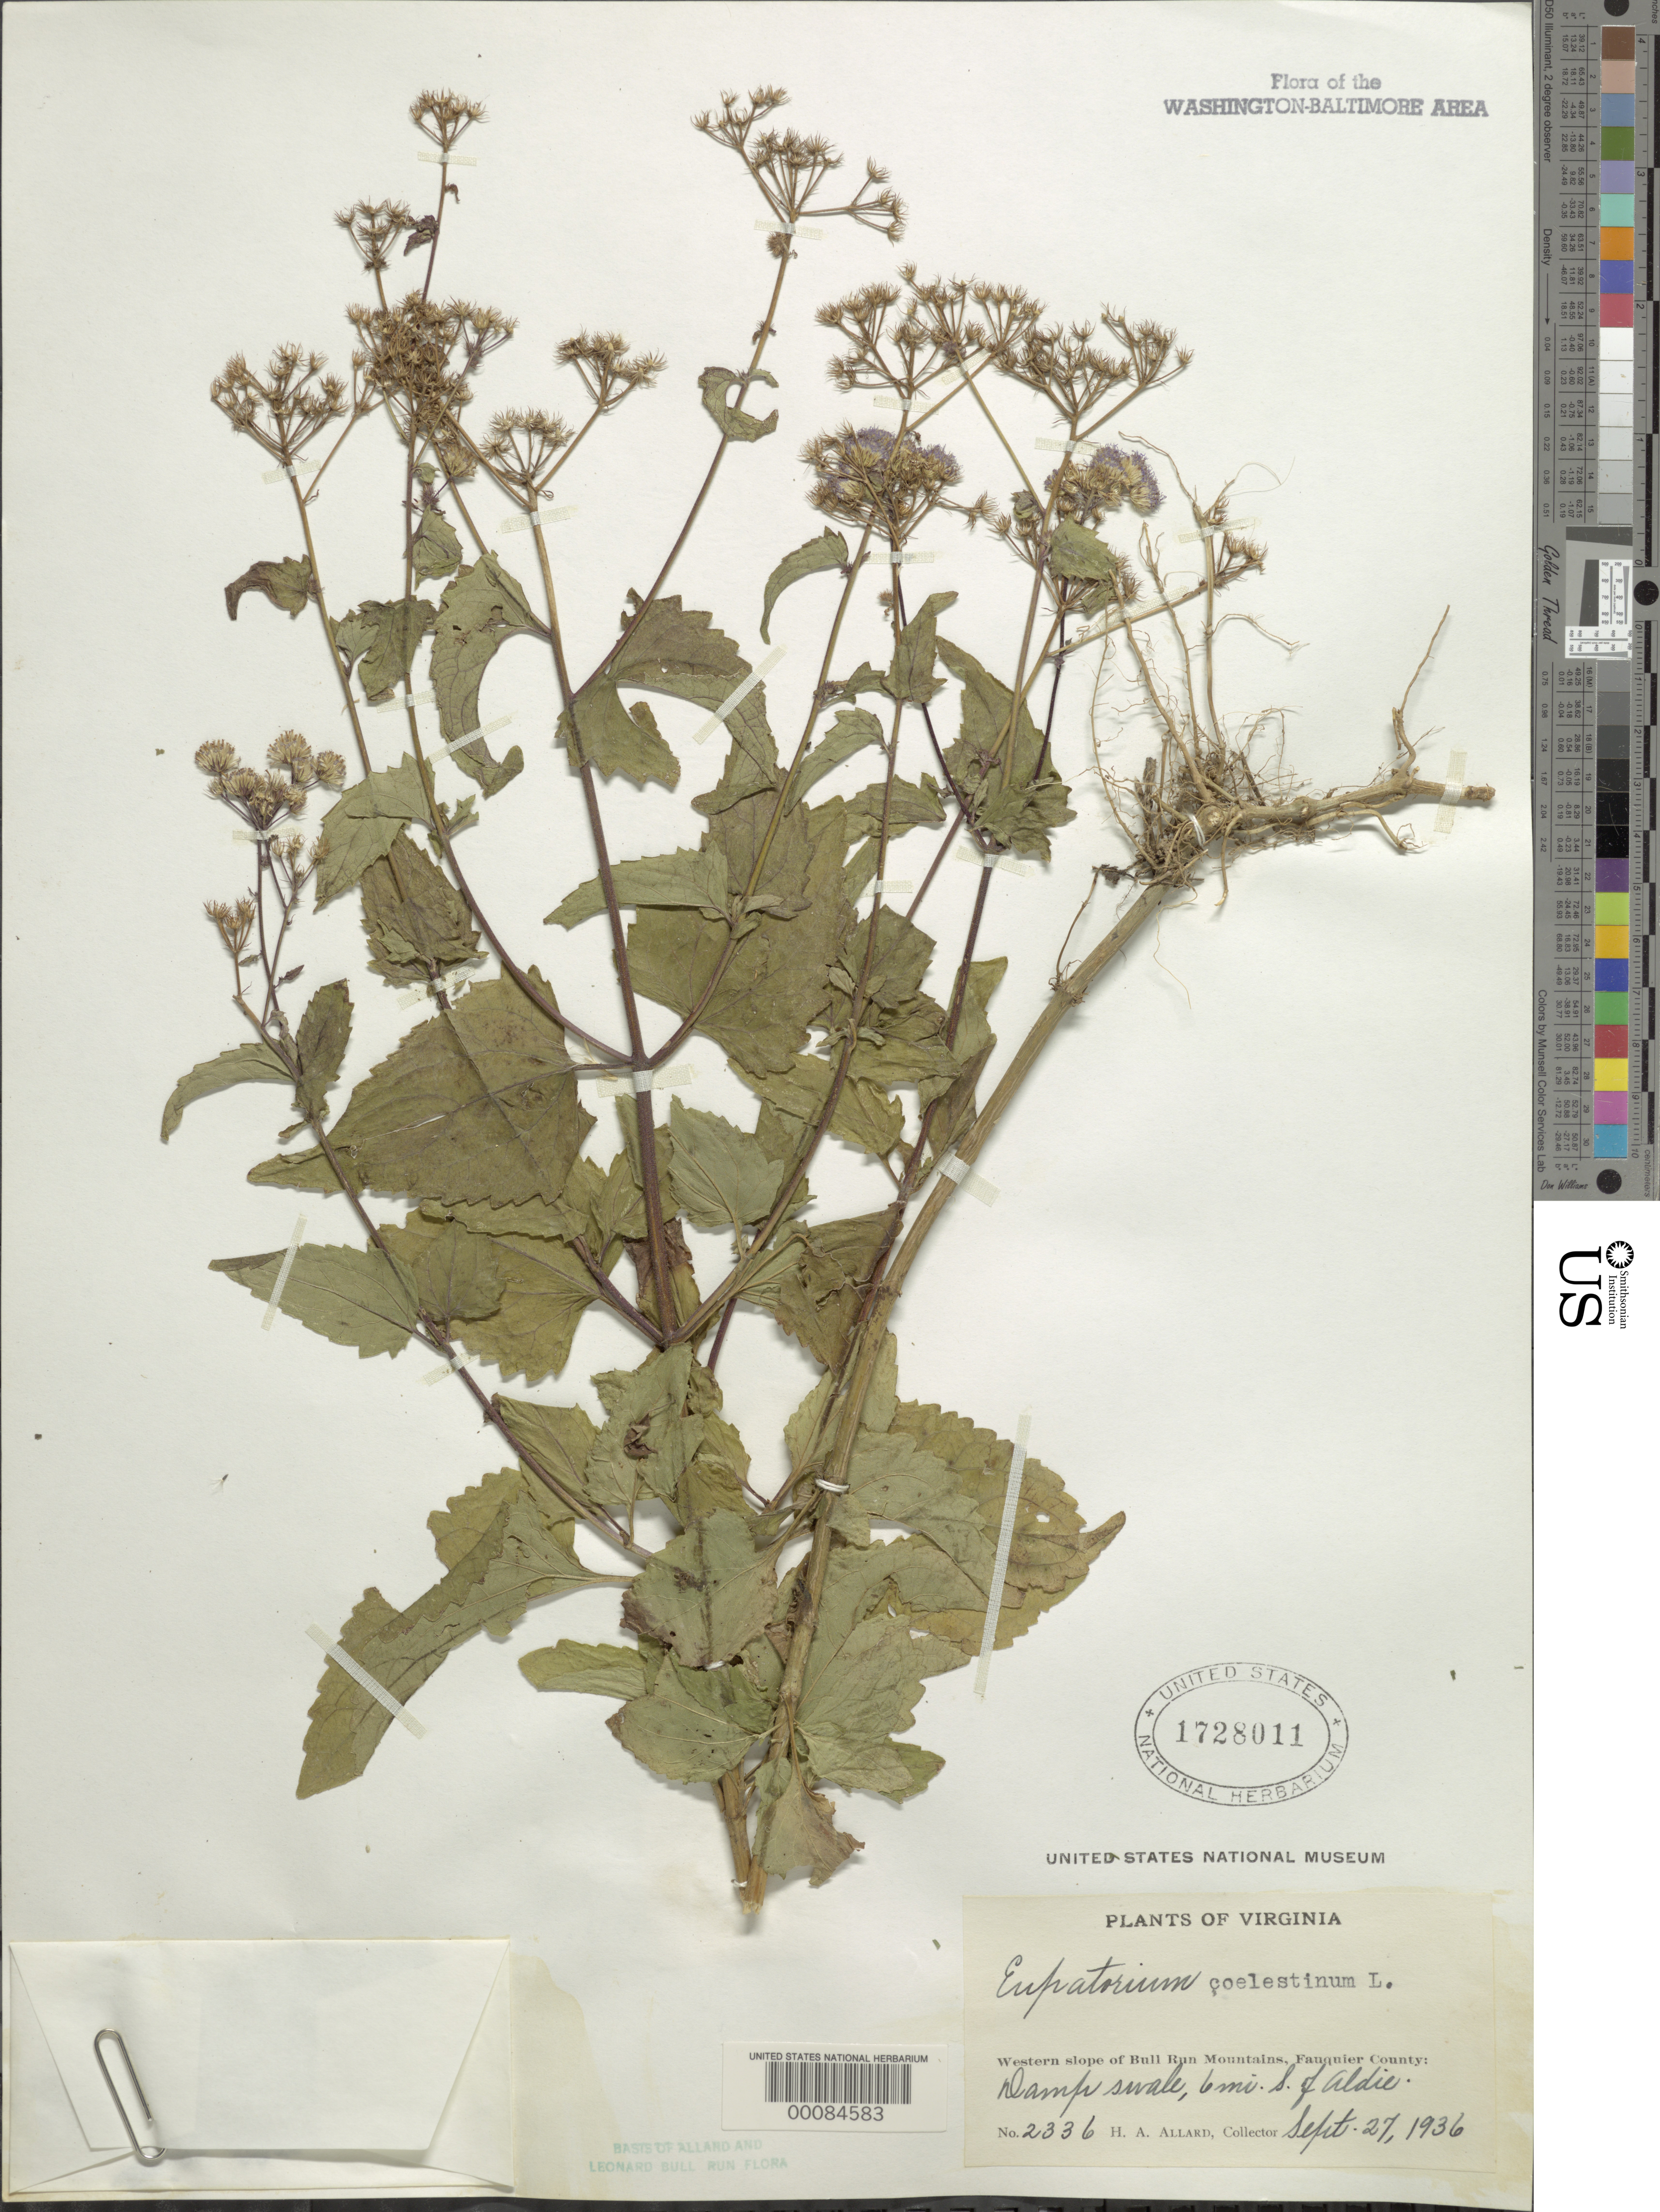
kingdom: Plantae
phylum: Tracheophyta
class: Magnoliopsida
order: Asterales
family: Asteraceae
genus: Conoclinium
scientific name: Conoclinium coelestinum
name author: (L.) DC.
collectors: H. A. Allard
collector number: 2336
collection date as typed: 27 Sep 1936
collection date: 1936-09-27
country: United States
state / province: Virginia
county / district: Fauquier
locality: South of Aldie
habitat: Damp swale 8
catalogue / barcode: US 1728011